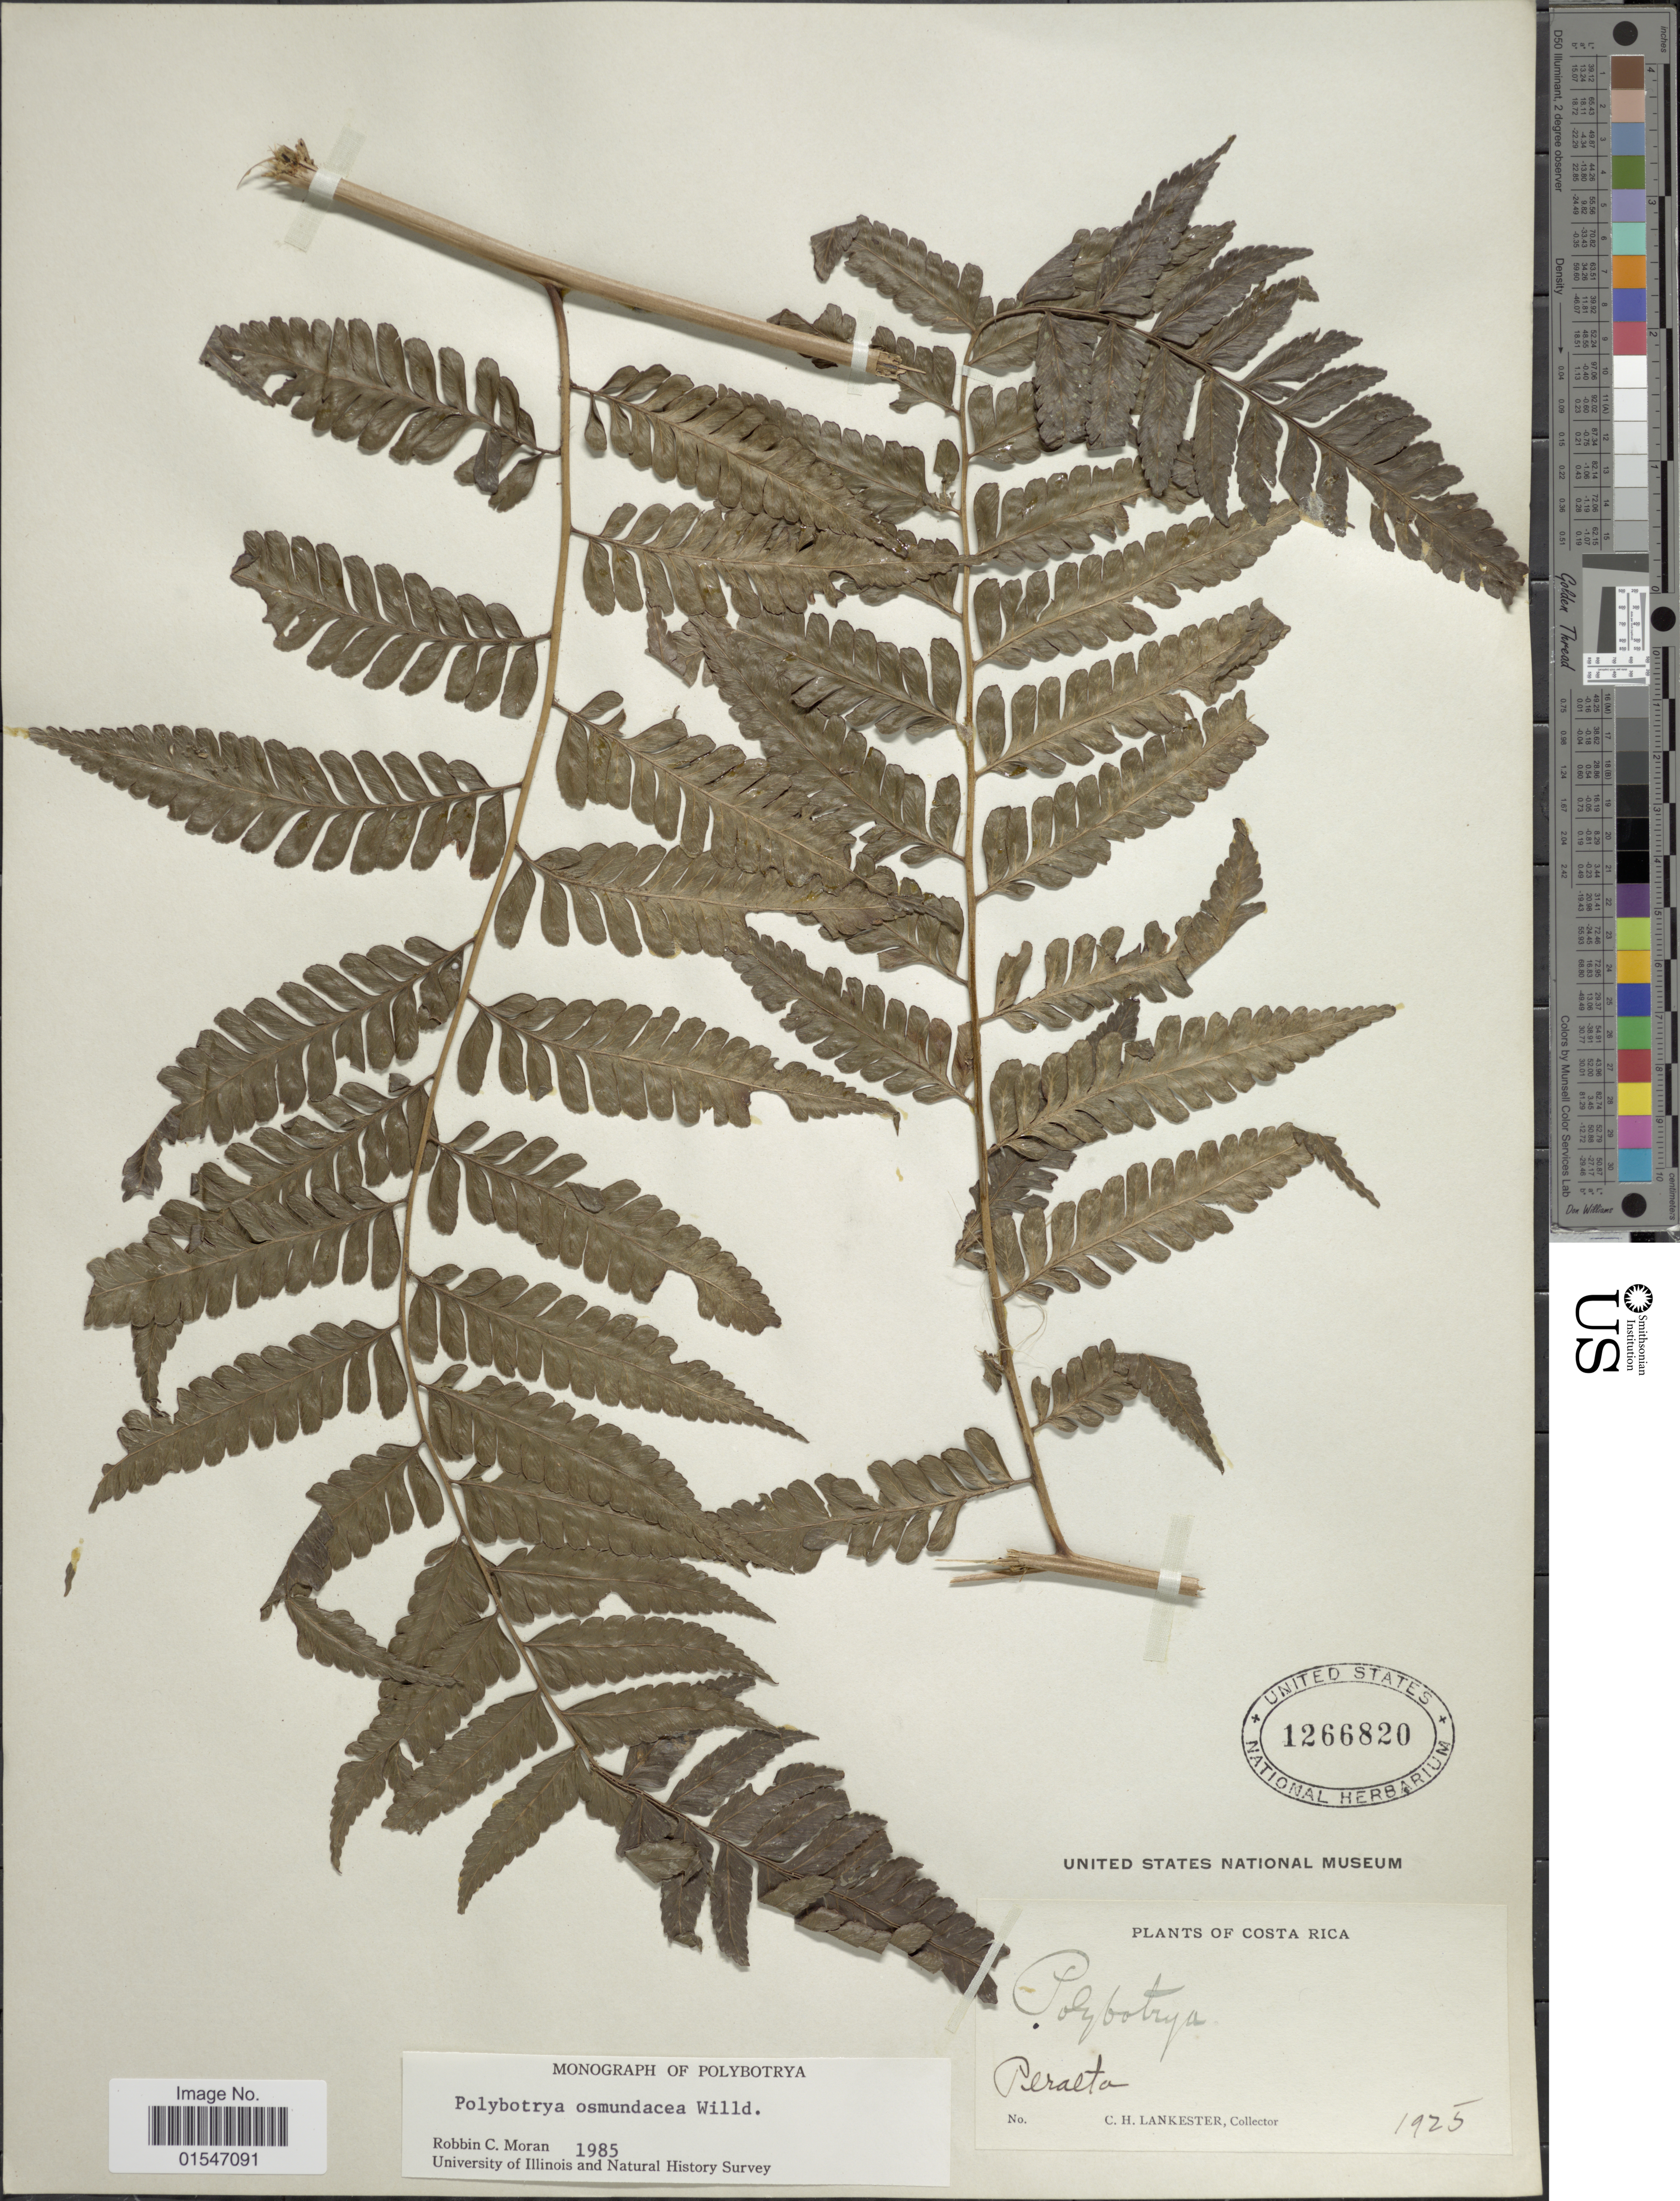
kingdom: Plantae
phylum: Tracheophyta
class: Polypodiopsida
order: Polypodiales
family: Dryopteridaceae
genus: Polybotrya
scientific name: Polybotrya osmundacea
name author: Humb. & Bonpl. ex Willd.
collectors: C. H. Lankester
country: Costa Rica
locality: Peralta.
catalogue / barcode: US 1266820